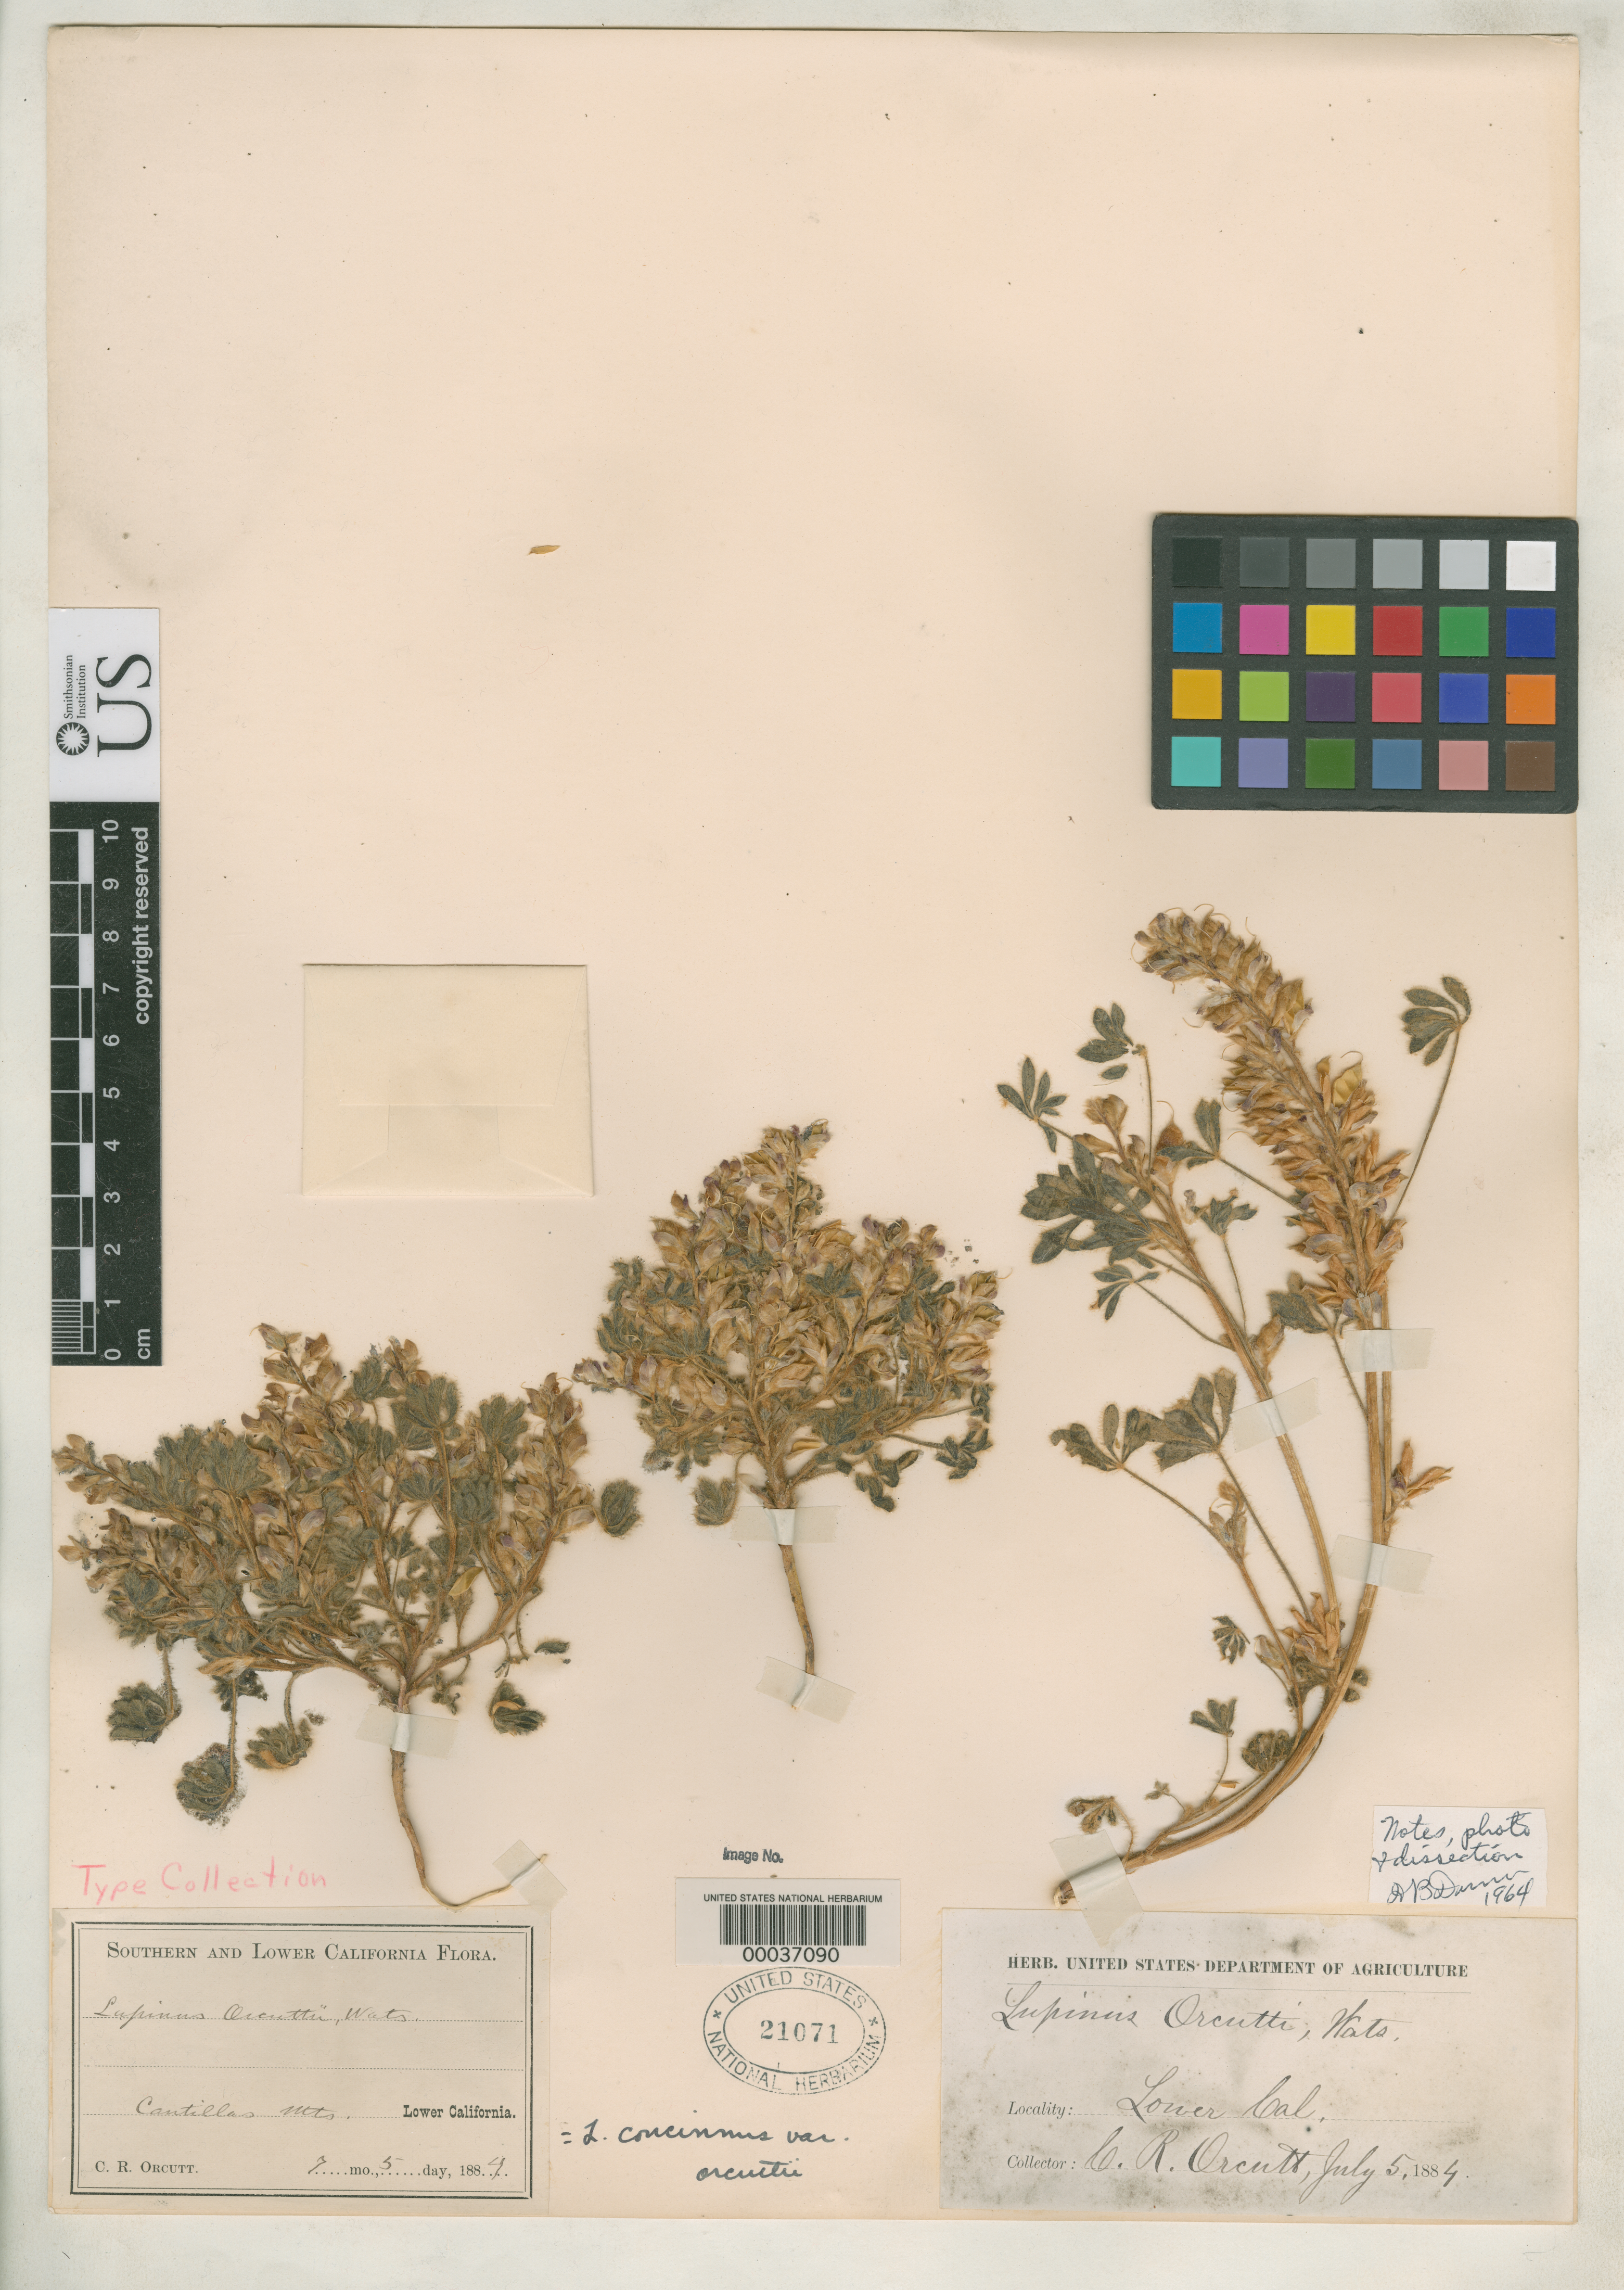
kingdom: Plantae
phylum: Tracheophyta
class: Magnoliopsida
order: Fabales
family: Fabaceae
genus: Lupinus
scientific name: Lupinus orcuttii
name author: S. Watson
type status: Type Collection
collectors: C. R. Orcutt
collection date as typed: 05 Jul 1884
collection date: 1884-07-05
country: Mexico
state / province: Baja California Norte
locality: Cantilles Mountains.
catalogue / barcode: US 21071